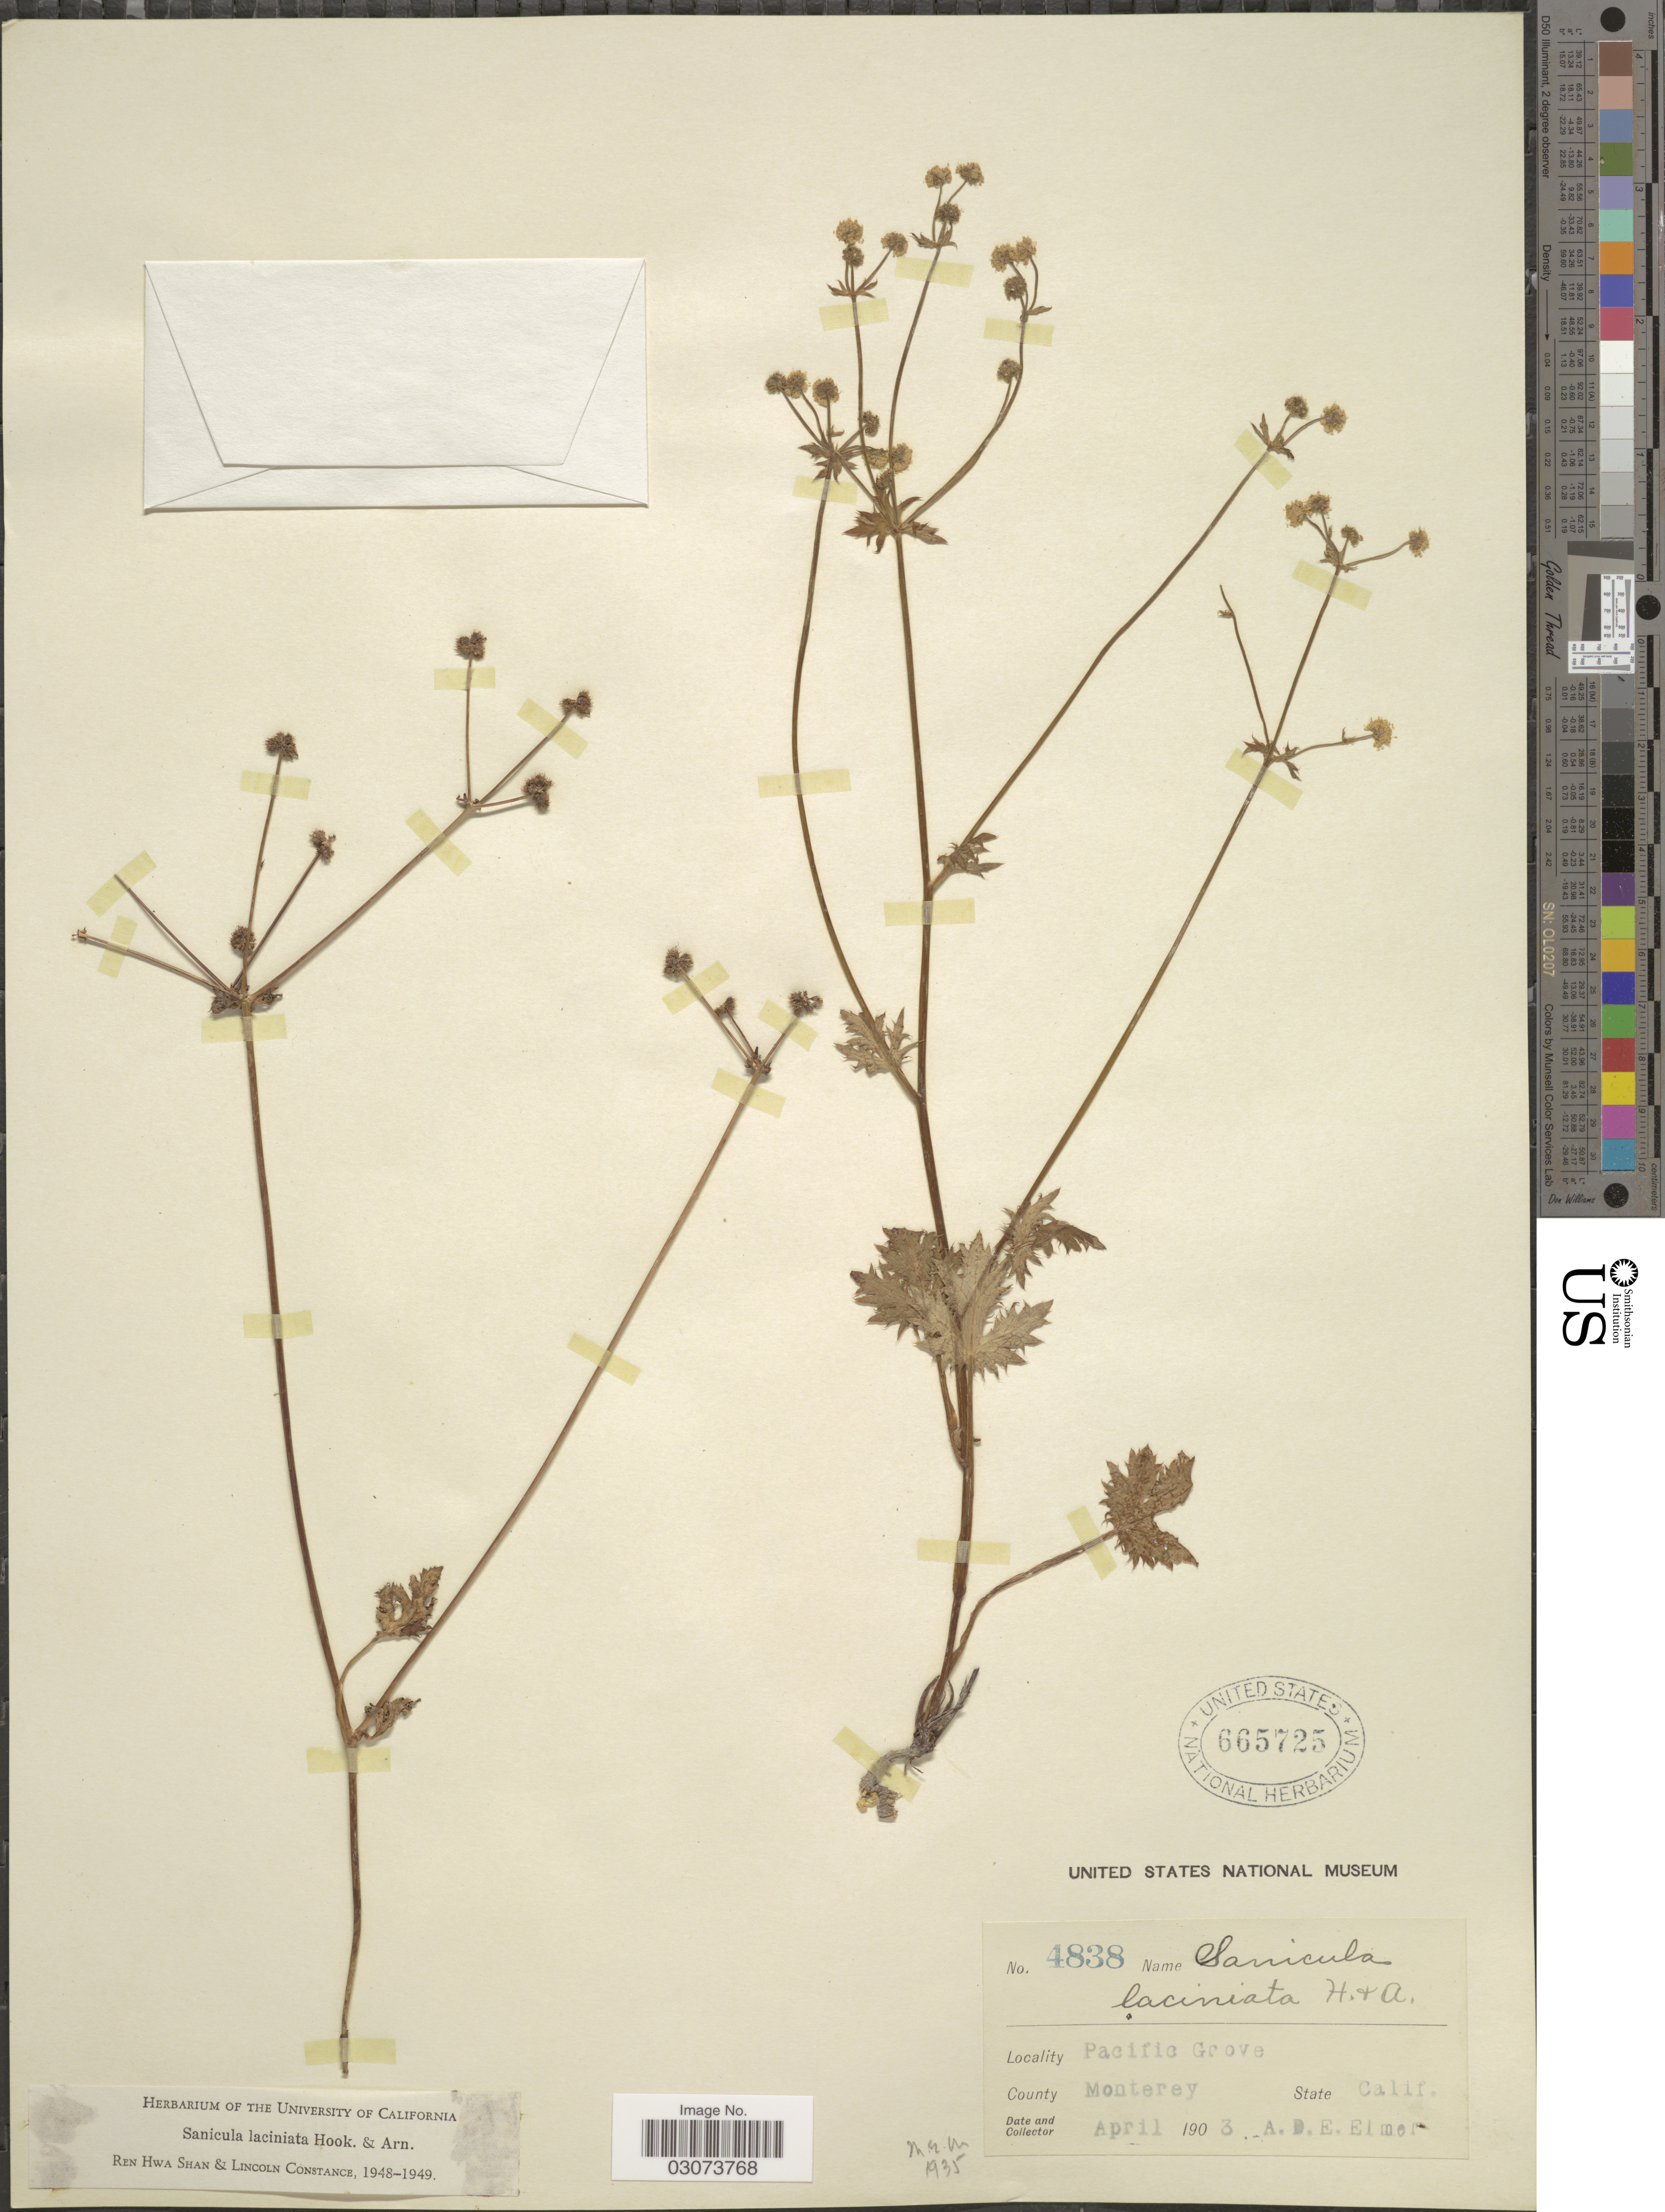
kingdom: Plantae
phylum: Tracheophyta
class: Magnoliopsida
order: Apiales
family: Apiaceae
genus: Sanicula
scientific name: Sanicula laciniata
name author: Hook. & Arn.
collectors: A. D. E. Elmer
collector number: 4838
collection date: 1903-04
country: United States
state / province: California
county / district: Monterey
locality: Pacific Grove. County Monterey.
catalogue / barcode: US 665725